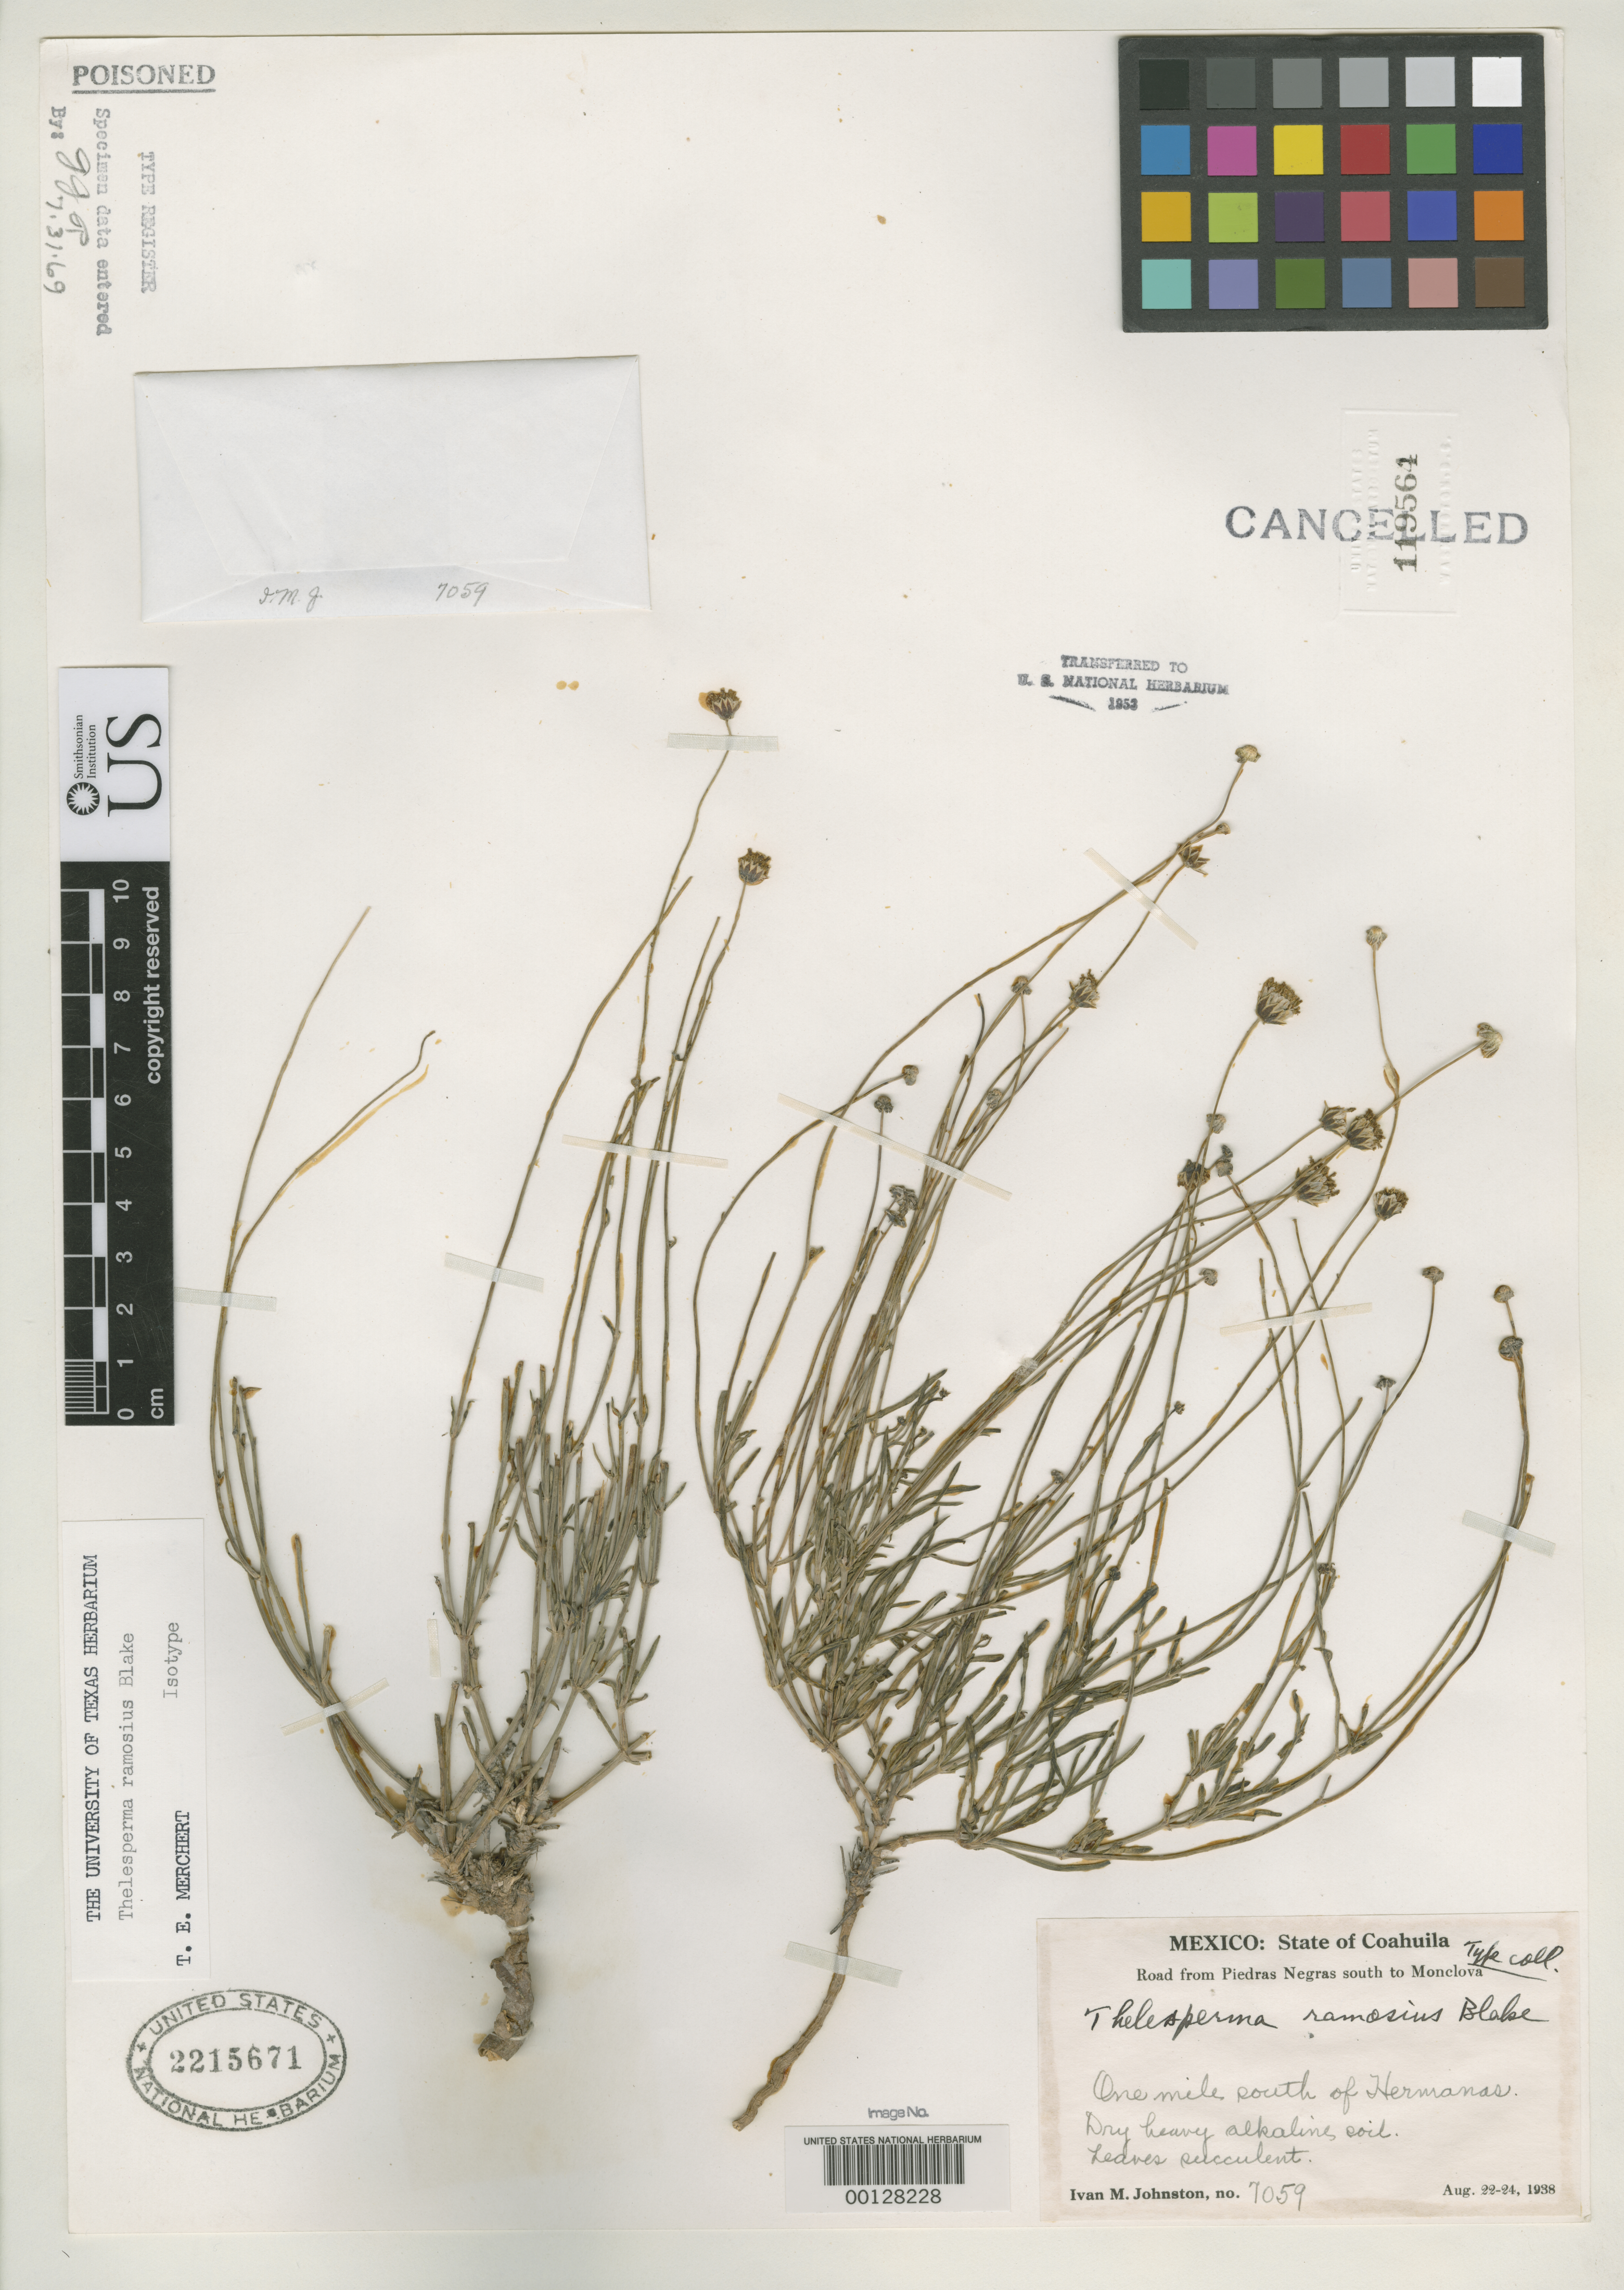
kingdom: Plantae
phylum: Tracheophyta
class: Magnoliopsida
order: Asterales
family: Asteraceae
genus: Thelesperma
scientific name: Thelesperma ramosius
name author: S.F. Blake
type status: Isotype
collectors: I.M. Johnston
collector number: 7059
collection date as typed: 22 Aug 1938 to 24 Aug 1938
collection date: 1938-08-22/1938-08-24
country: Mexico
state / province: Coahuila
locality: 1 mi. S of Hermanas on road from Piedras Negras S to Monclova.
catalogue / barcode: US 2215671